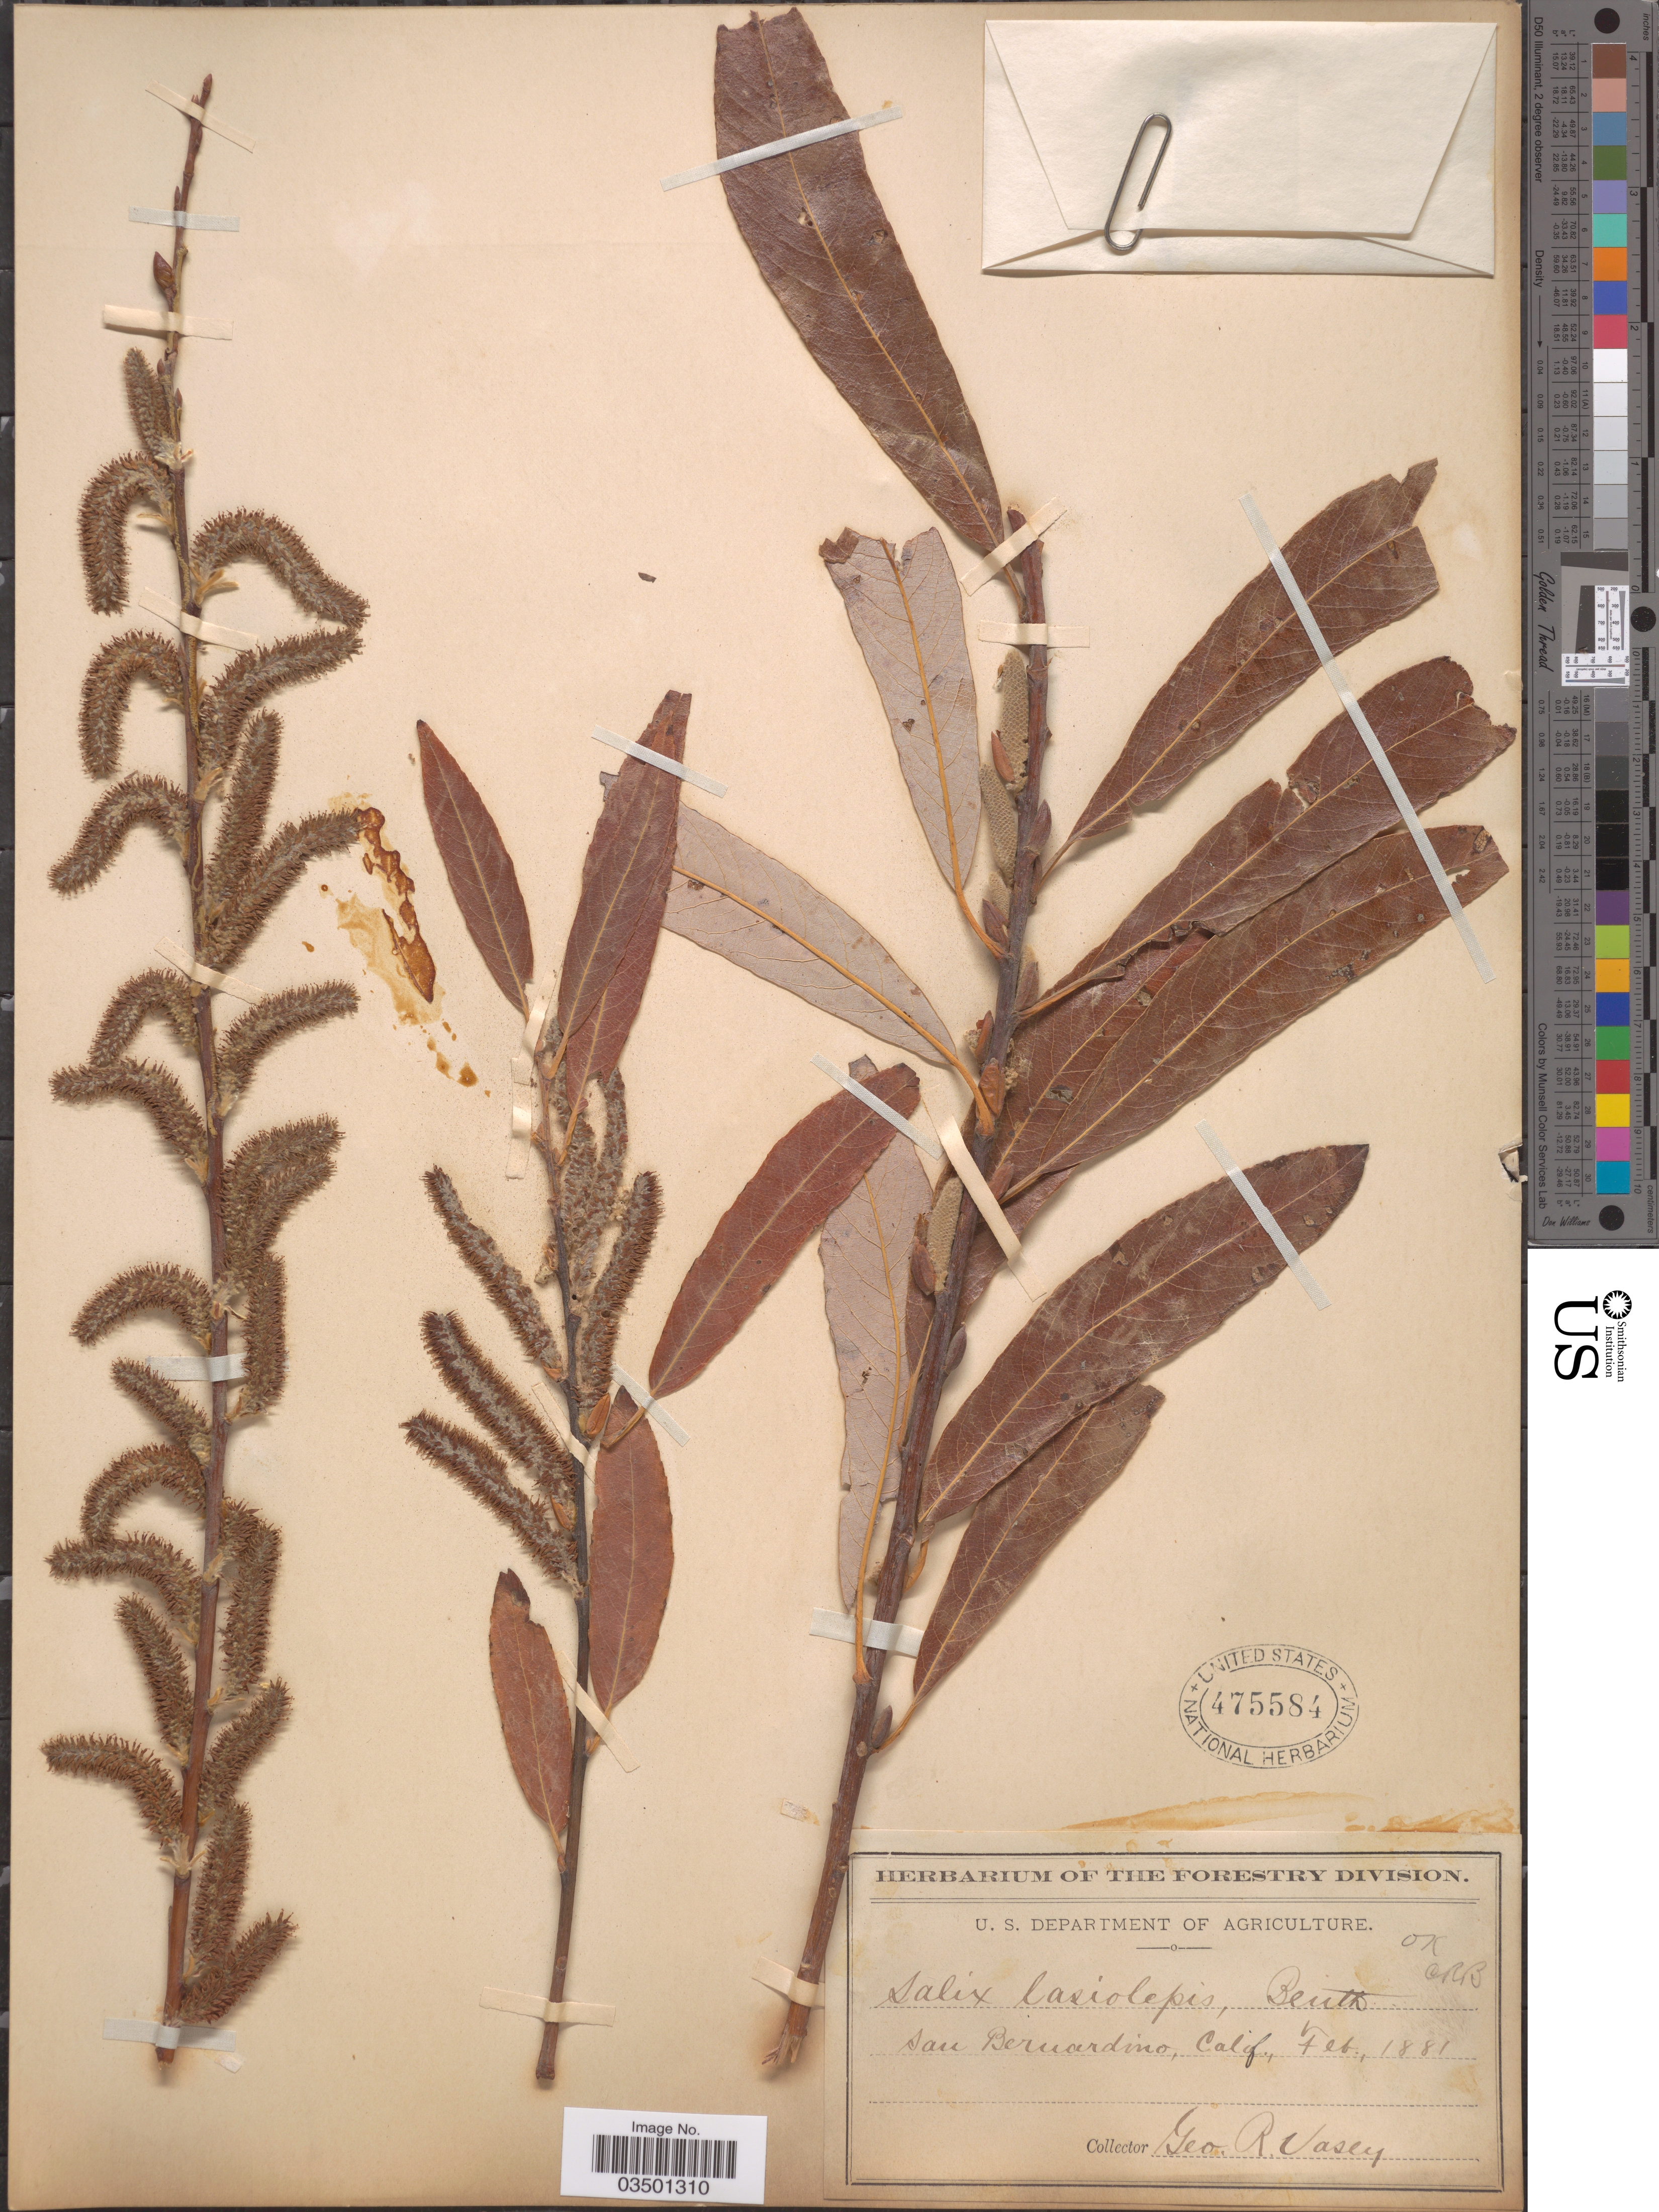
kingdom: Plantae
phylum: Tracheophyta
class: Magnoliopsida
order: Malpighiales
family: Salicaceae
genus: Salix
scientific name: Salix lasiolepis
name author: Benth.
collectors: G. R. Vasey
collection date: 1881-02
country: United States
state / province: California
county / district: San Bernardino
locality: San Bernardino.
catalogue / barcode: US 475584